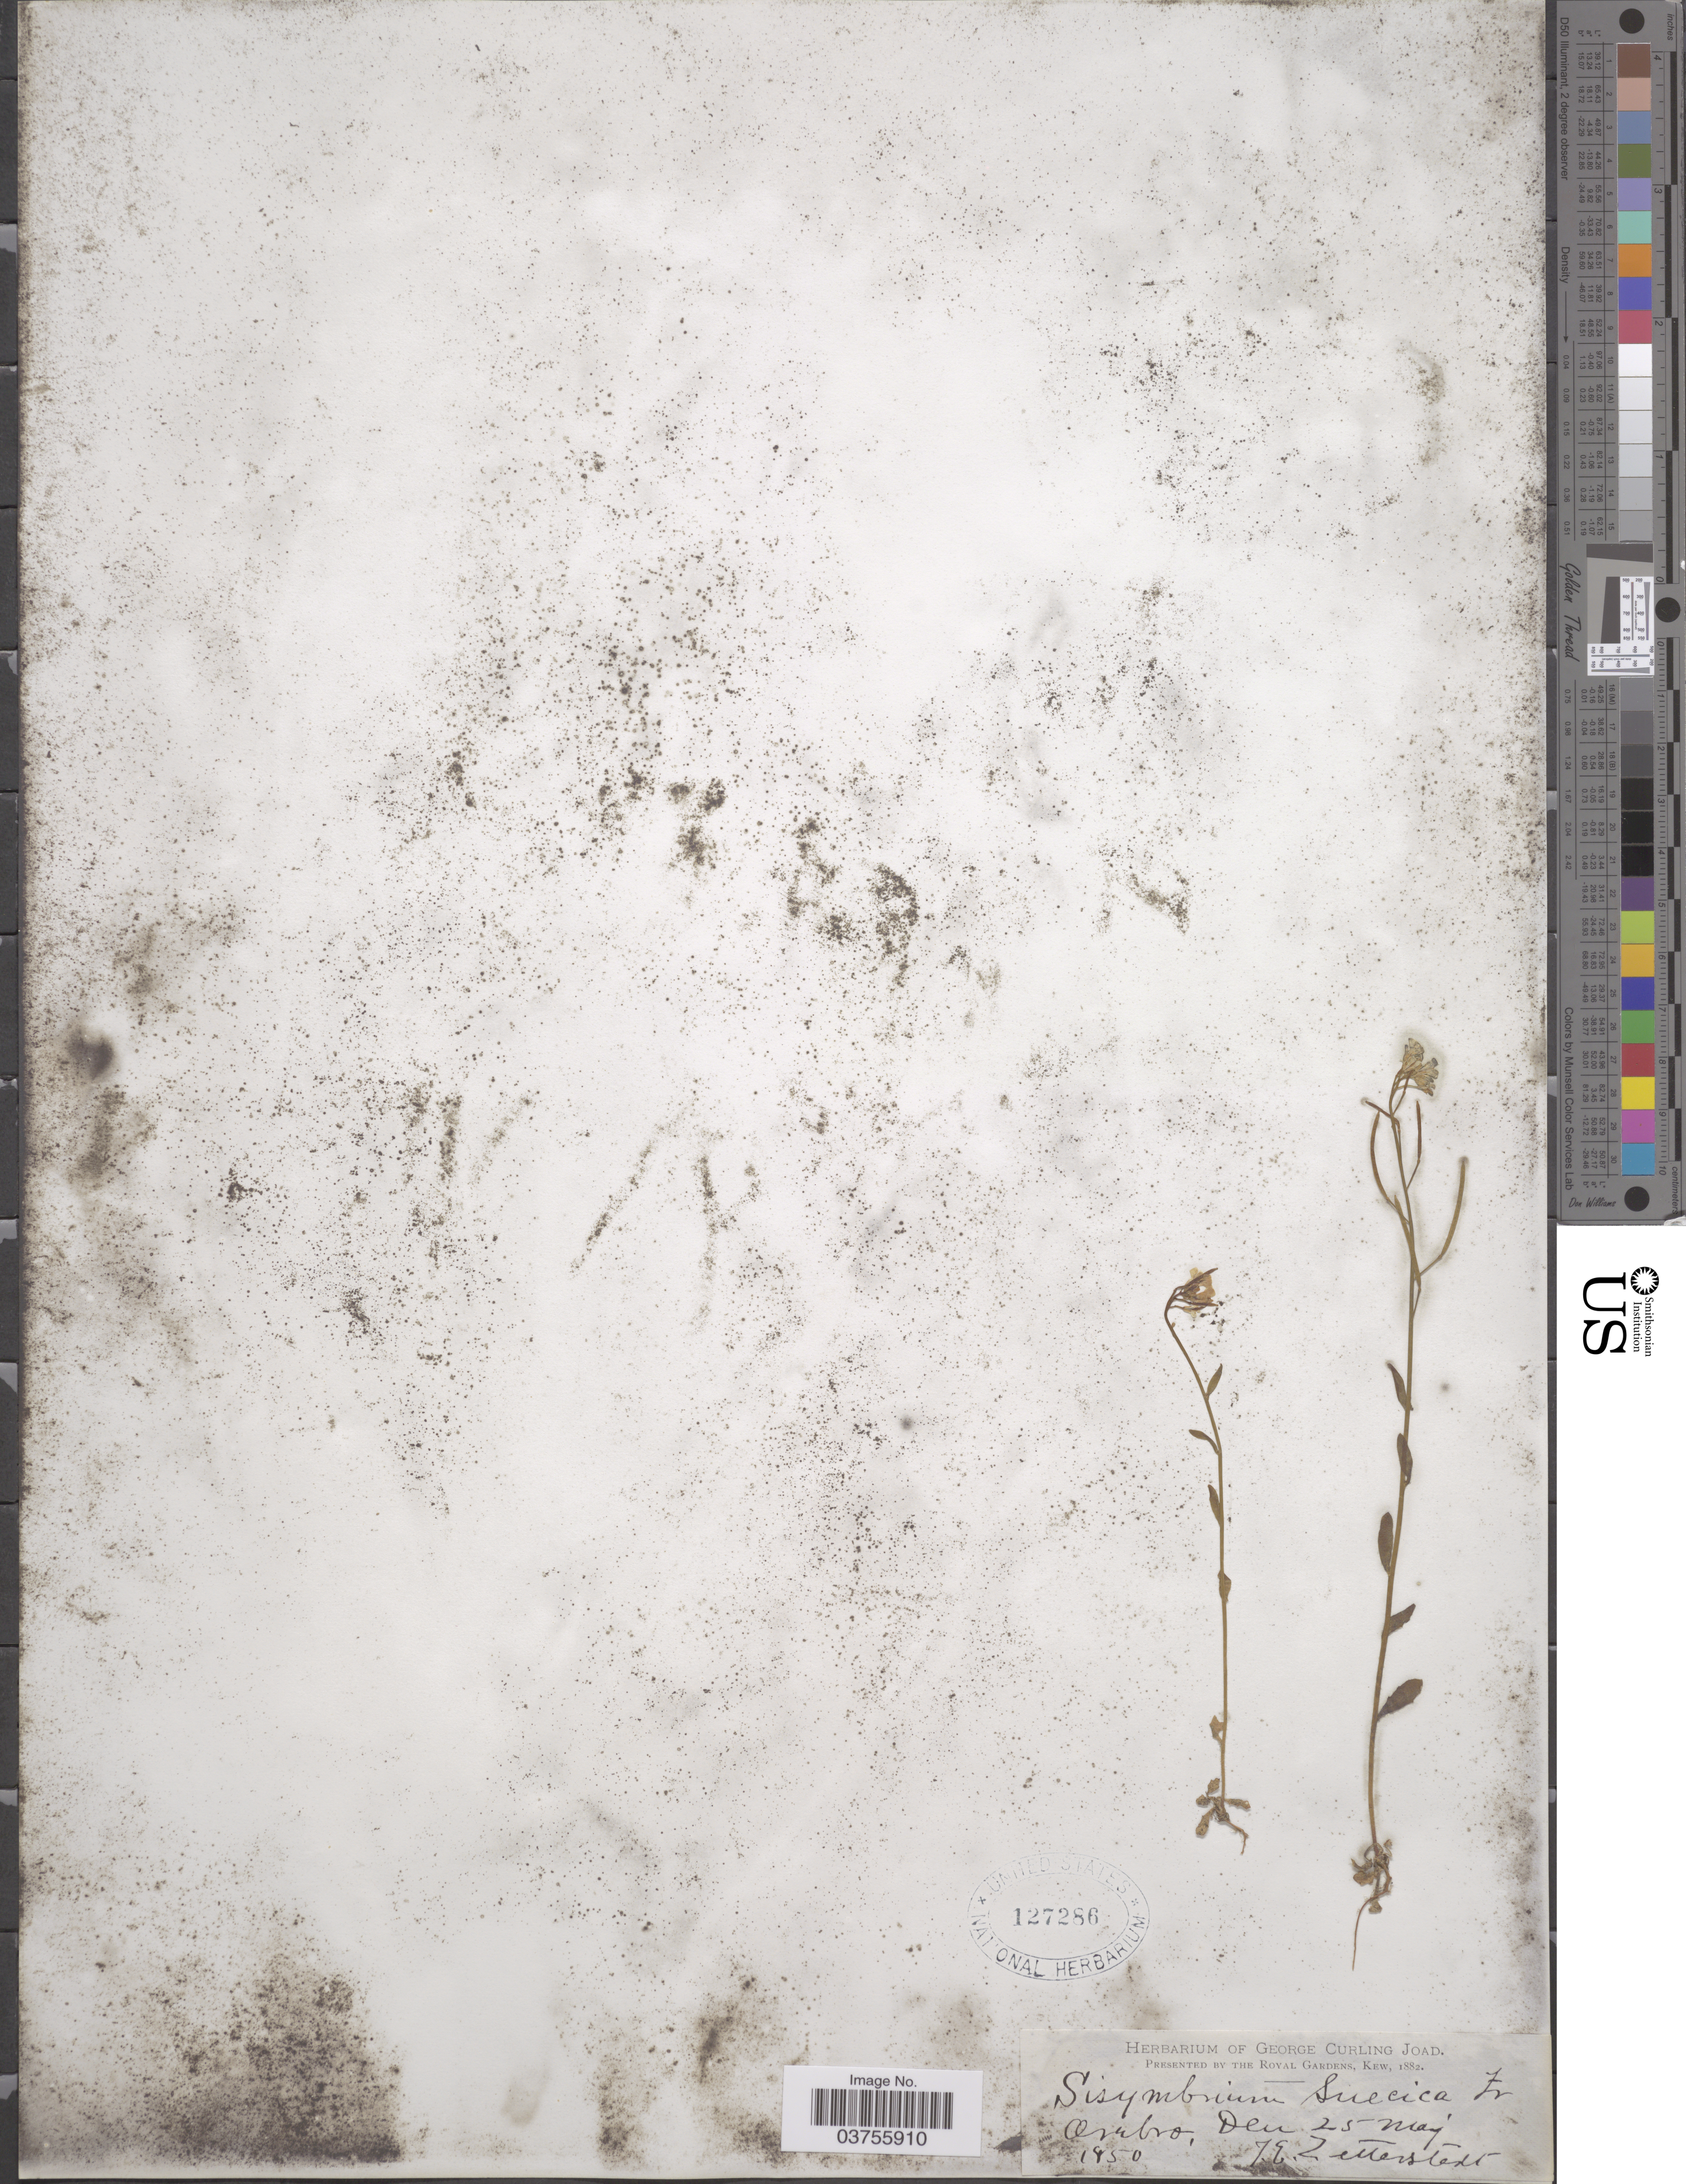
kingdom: Plantae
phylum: Tracheophyta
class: Magnoliopsida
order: Brassicales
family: Brassicaceae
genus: Arabidopsis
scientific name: Arabidopsis suecica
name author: Norrl.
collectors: J.E. Zetterstedt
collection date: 1850-05-25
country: Sweden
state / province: Örebro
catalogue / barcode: US 127286